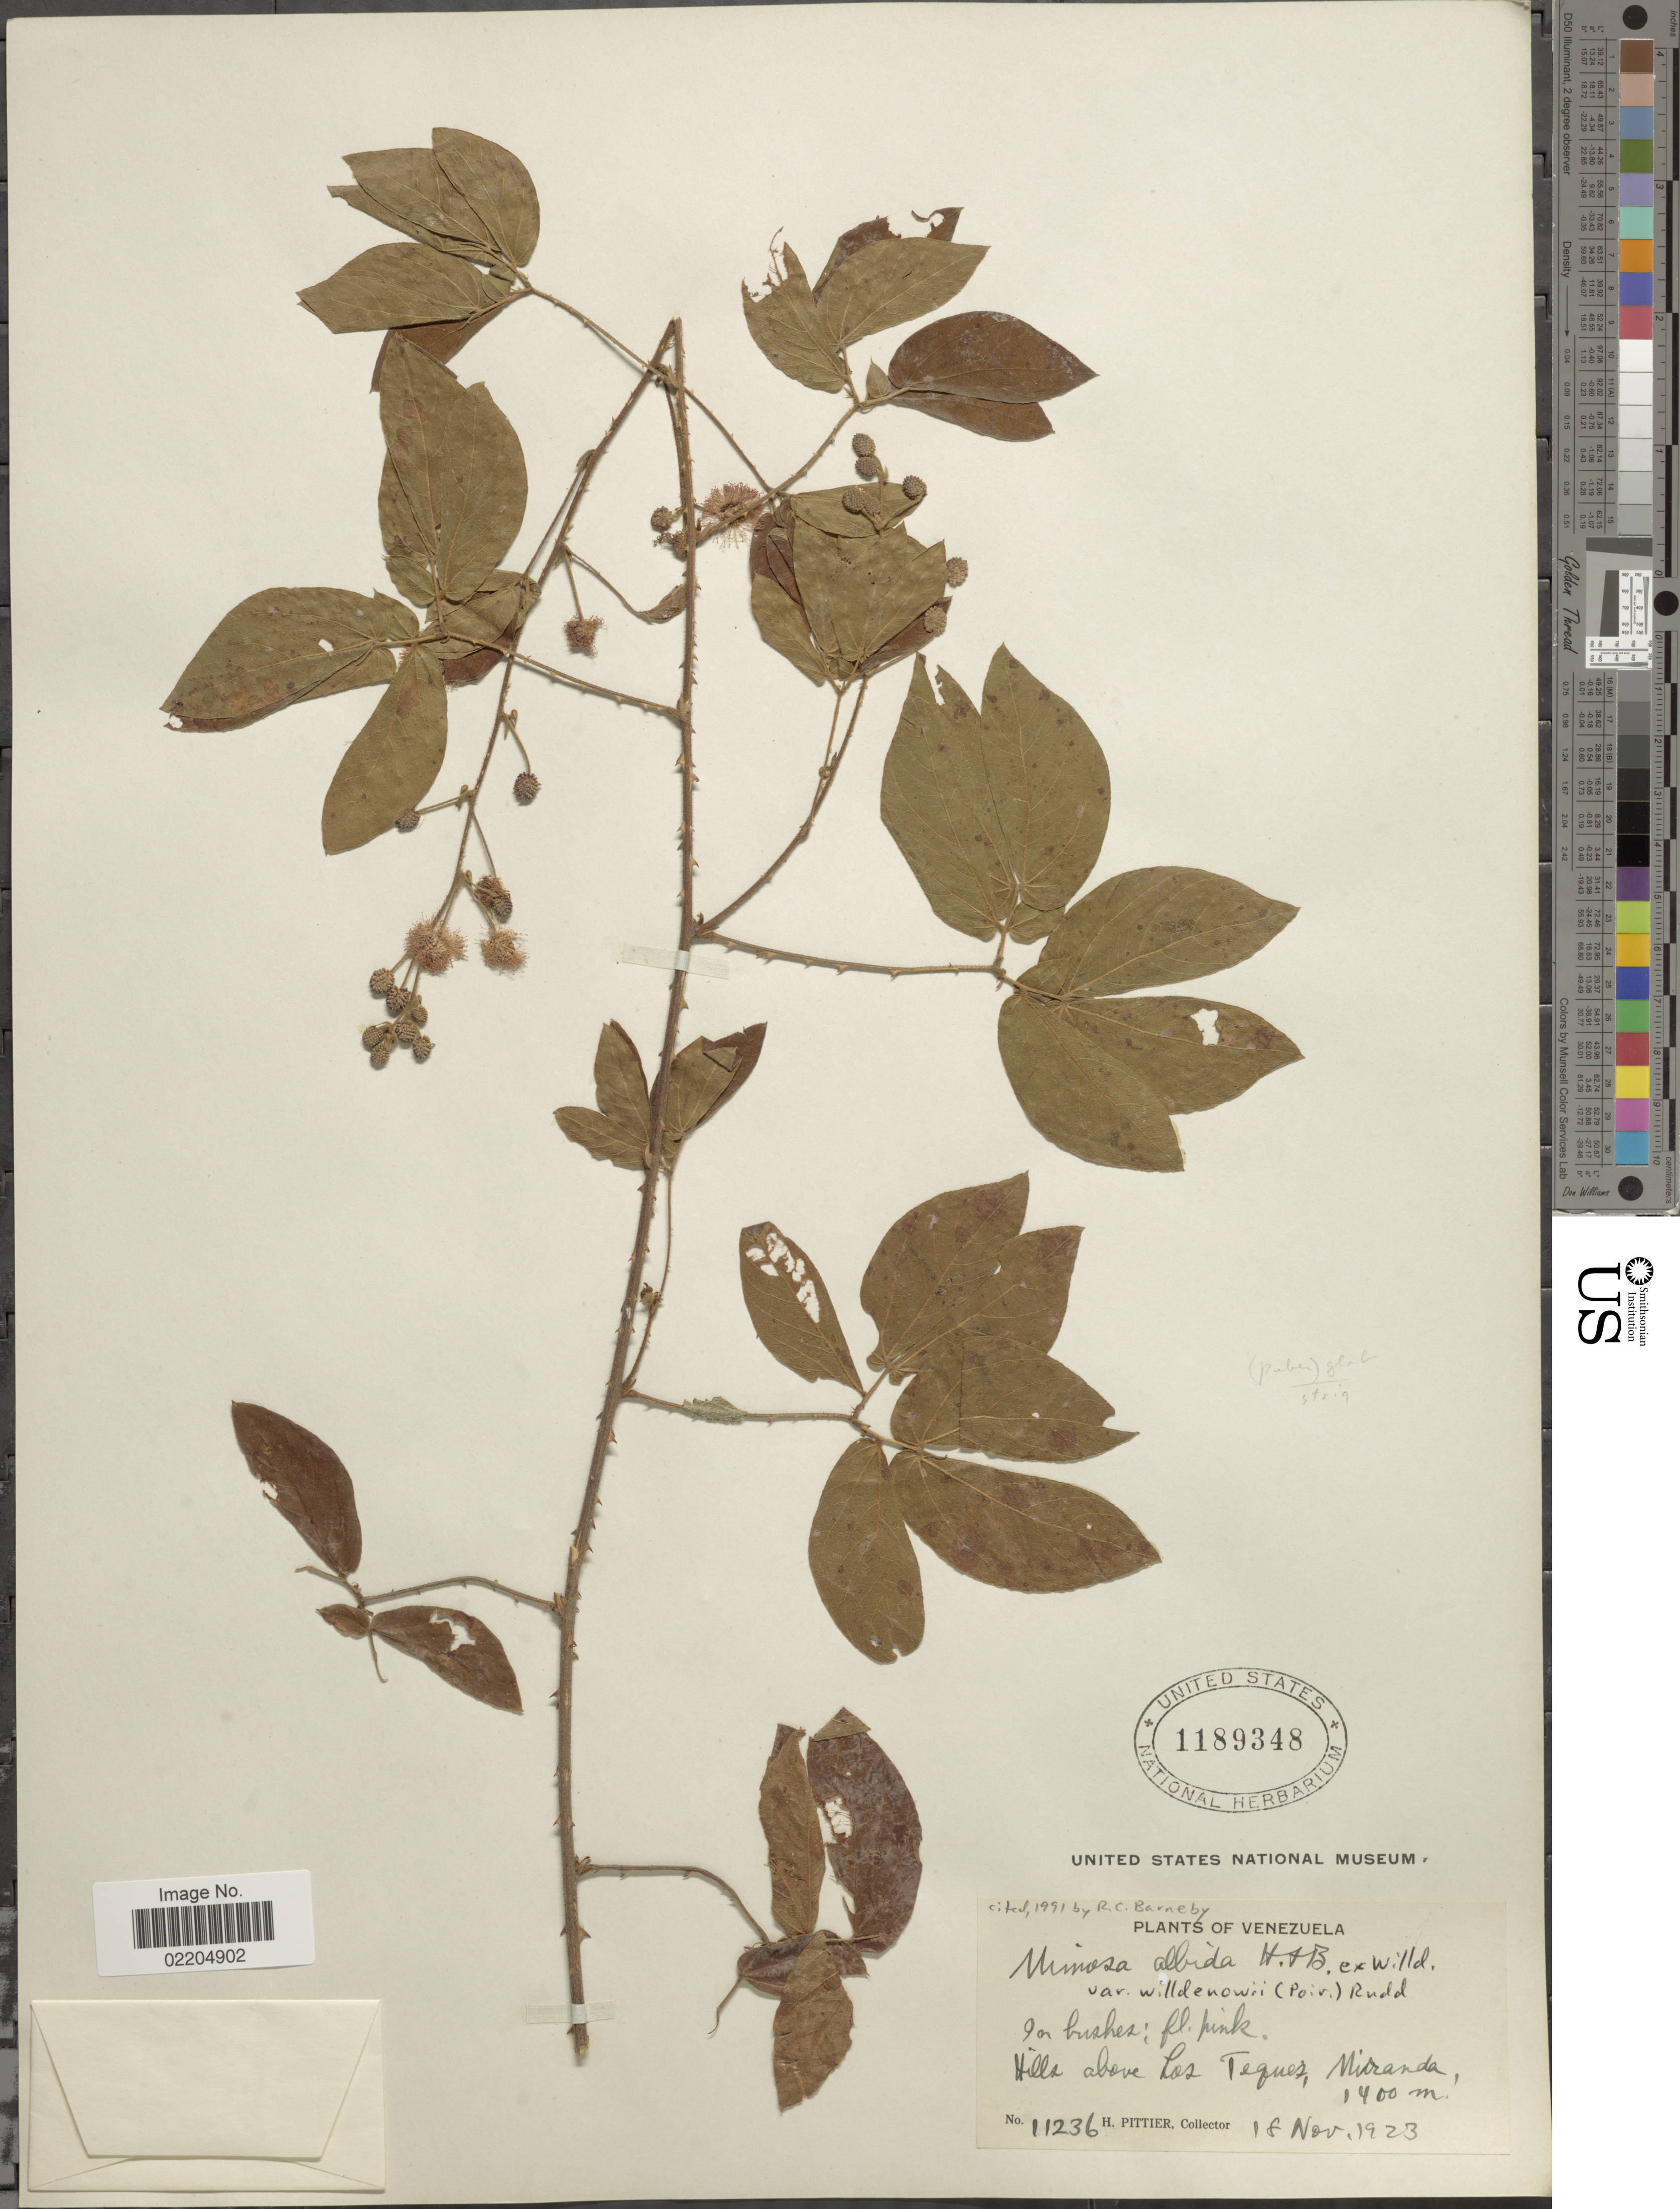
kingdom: Plantae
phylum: Tracheophyta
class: Magnoliopsida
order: Fabales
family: Fabaceae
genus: Mimosa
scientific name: Mimosa albida var. willdenowii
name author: (Poir.) Rudd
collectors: H. F. Pittier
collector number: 11236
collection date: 1923-11-18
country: Venezuela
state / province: Miranda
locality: Hills above Los Tequez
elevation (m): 1400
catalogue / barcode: US 1189348